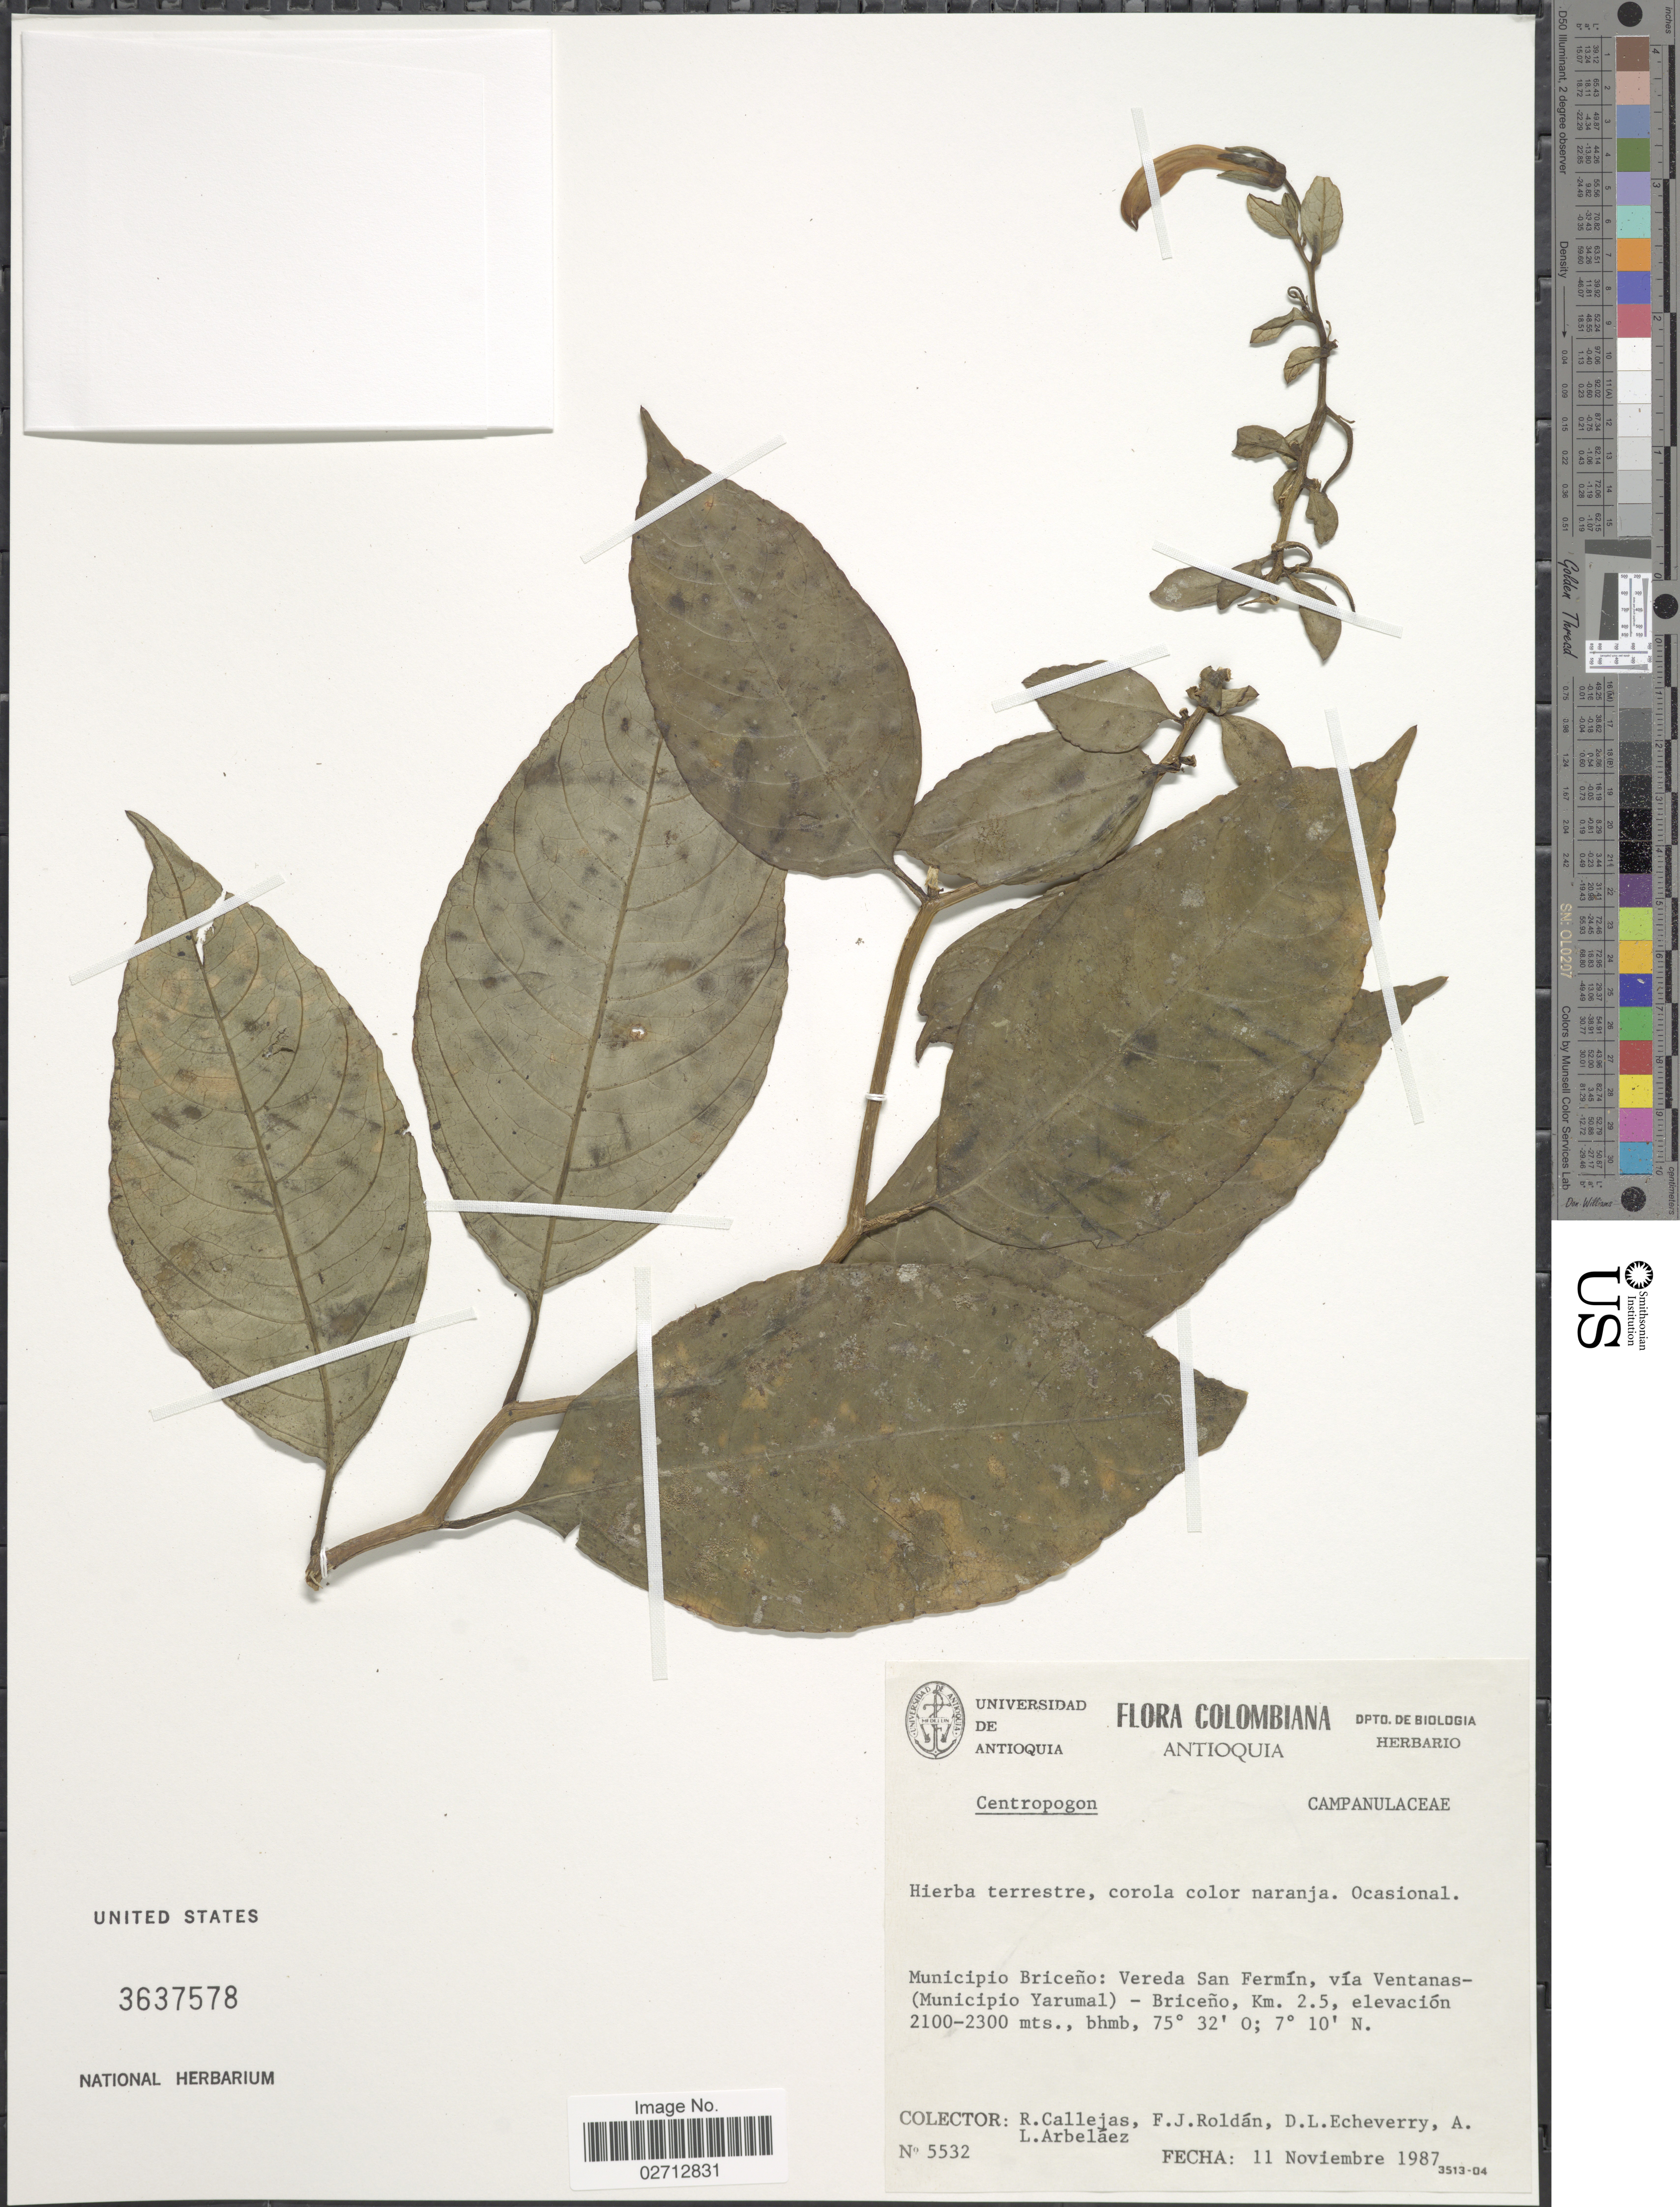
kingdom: Plantae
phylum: Tracheophyta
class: Magnoliopsida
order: Asterales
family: Campanulaceae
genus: Centropogon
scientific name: Centropogon sp.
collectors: R. Callejas, F. J. Roldán, D. Echeverry & A. Arbeláez Alvarez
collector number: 5532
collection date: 1987-11-11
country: Colombia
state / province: Antioquia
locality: Municipio Briceno: Vereda San Fermin, via Ventanas- (Municipio Yarumal) - Briceno, Km. 2.5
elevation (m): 2100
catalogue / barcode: US 3637578